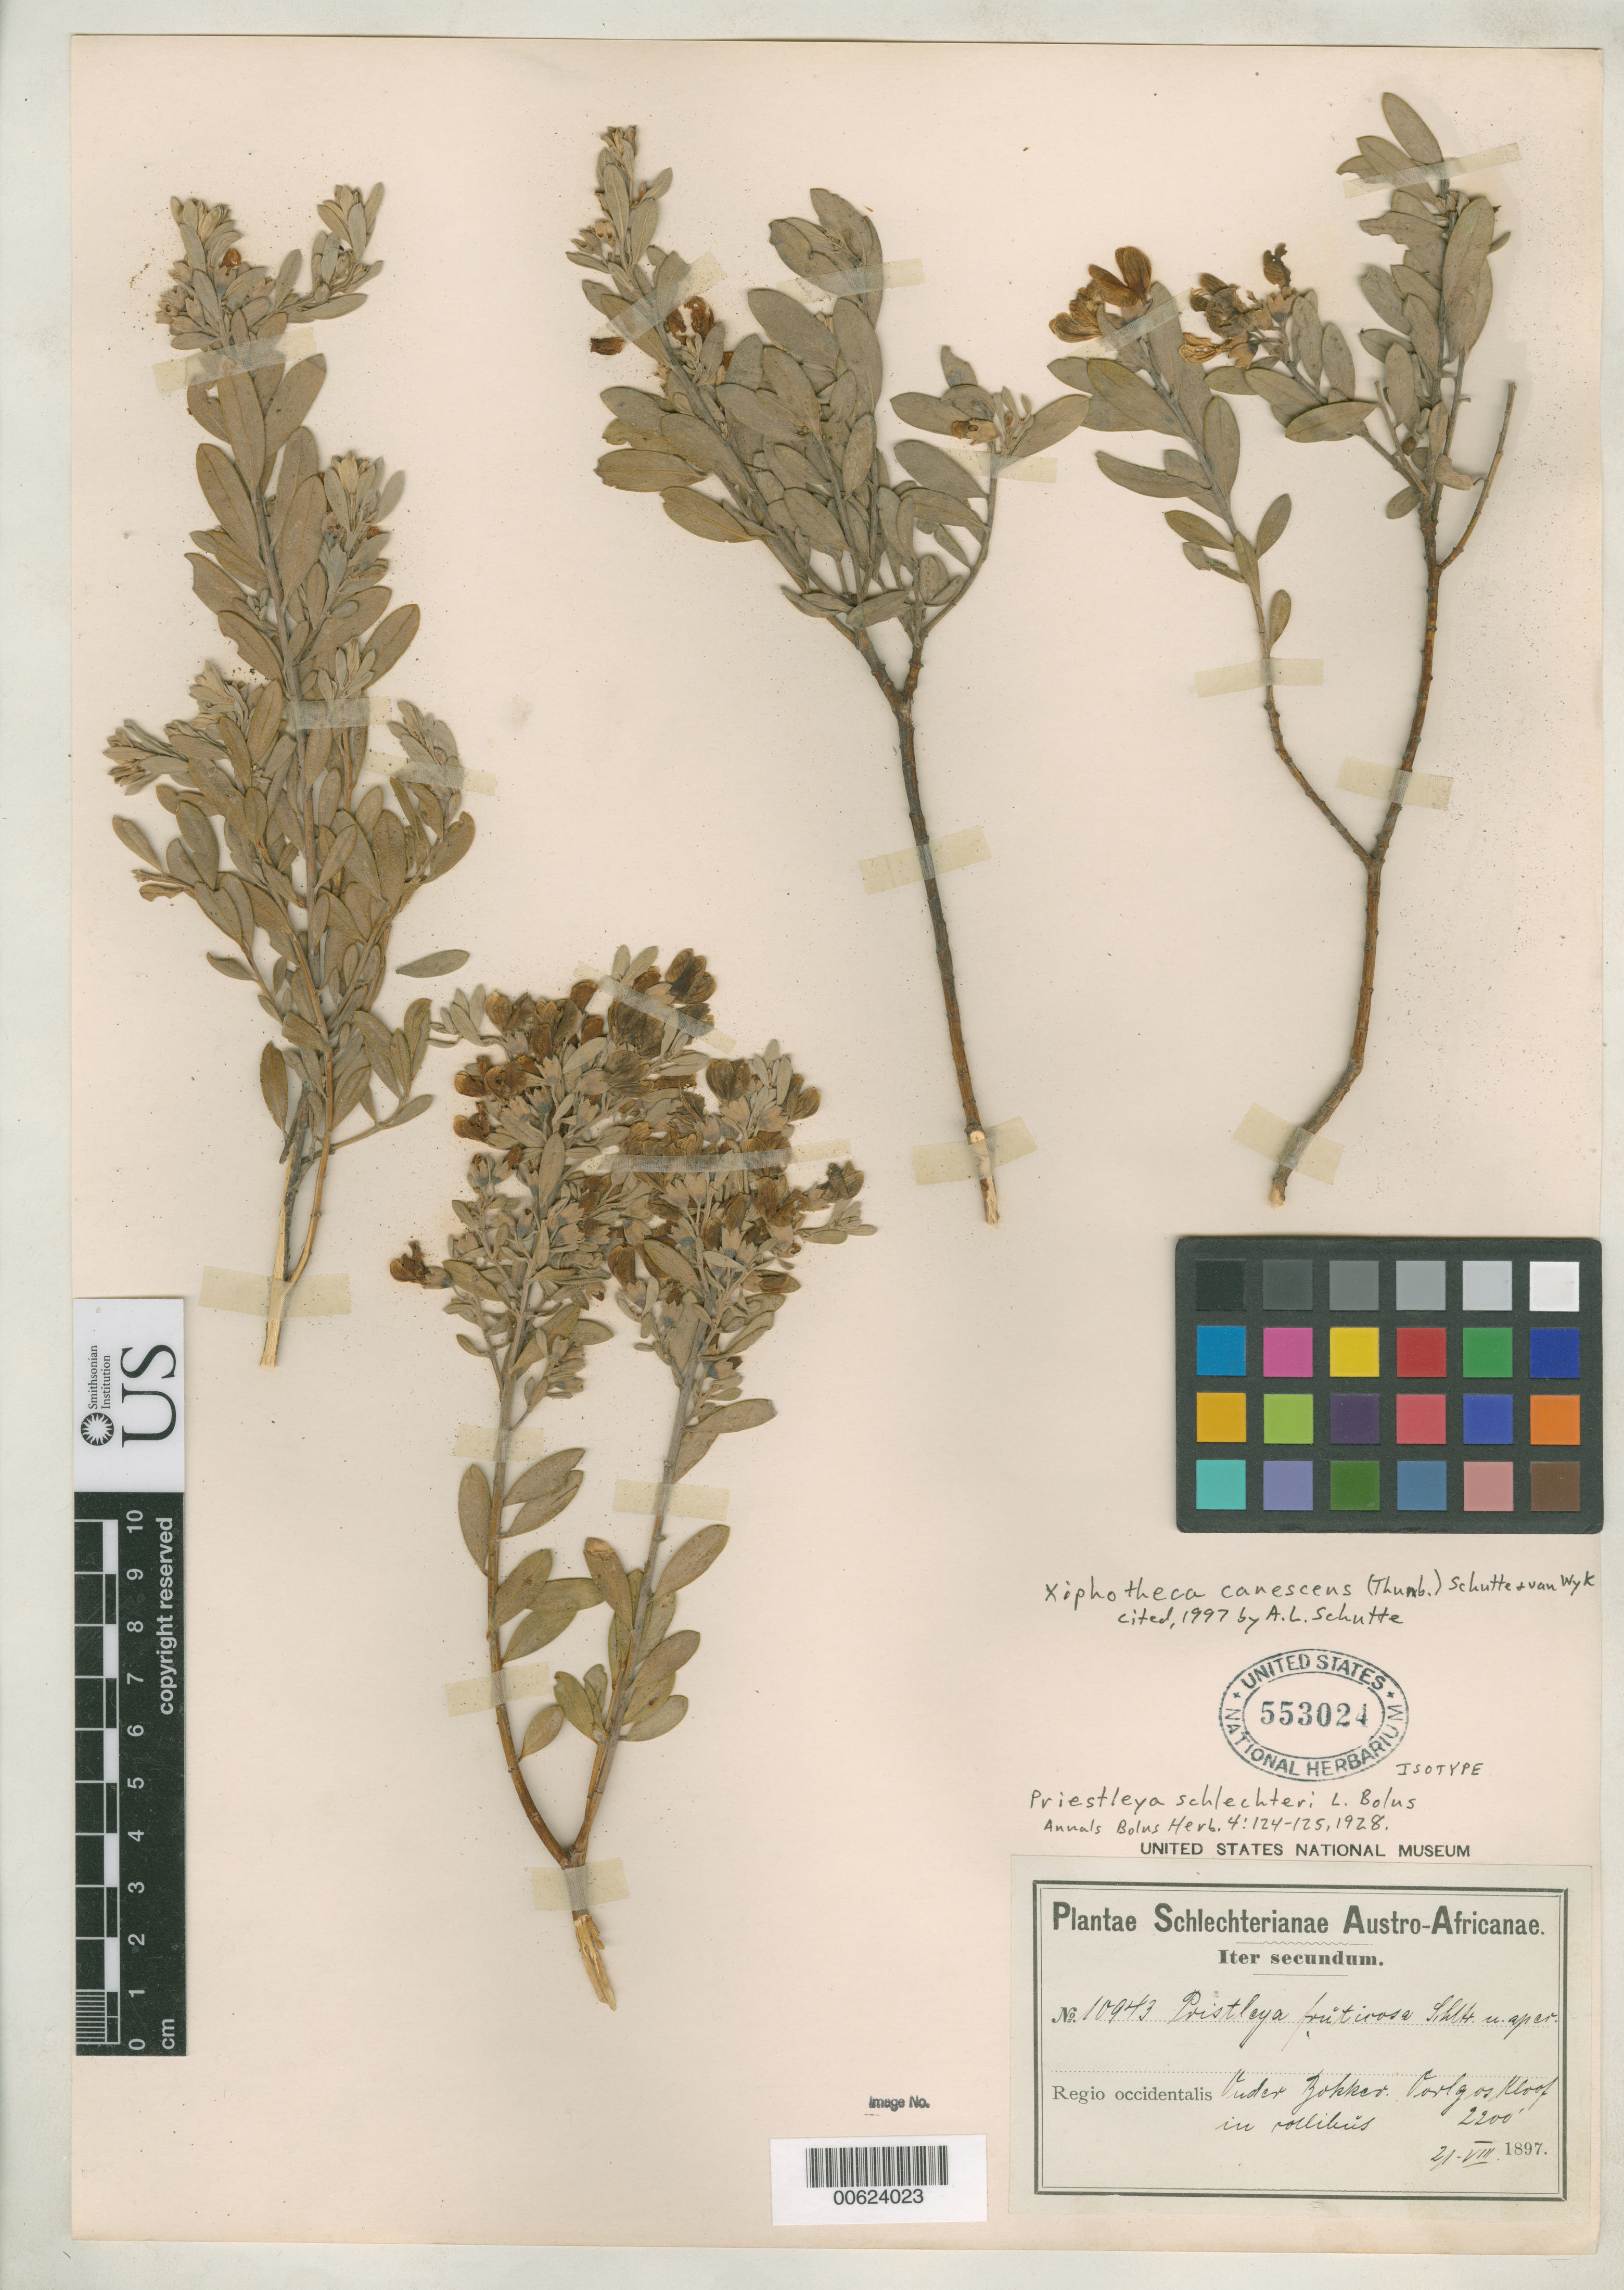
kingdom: Plantae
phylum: Tracheophyta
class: Magnoliopsida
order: Fabales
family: Fabaceae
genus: Priestleya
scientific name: Priestleya schlechteri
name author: L. Bolus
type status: Isotype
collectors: F. R. R. Schlechter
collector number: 10943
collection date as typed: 21 Aug 1897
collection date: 1897-08-21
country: South Africa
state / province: Northern Cape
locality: Onder Bokkeveks, Oorlogs-Kloof.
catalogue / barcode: US 553024